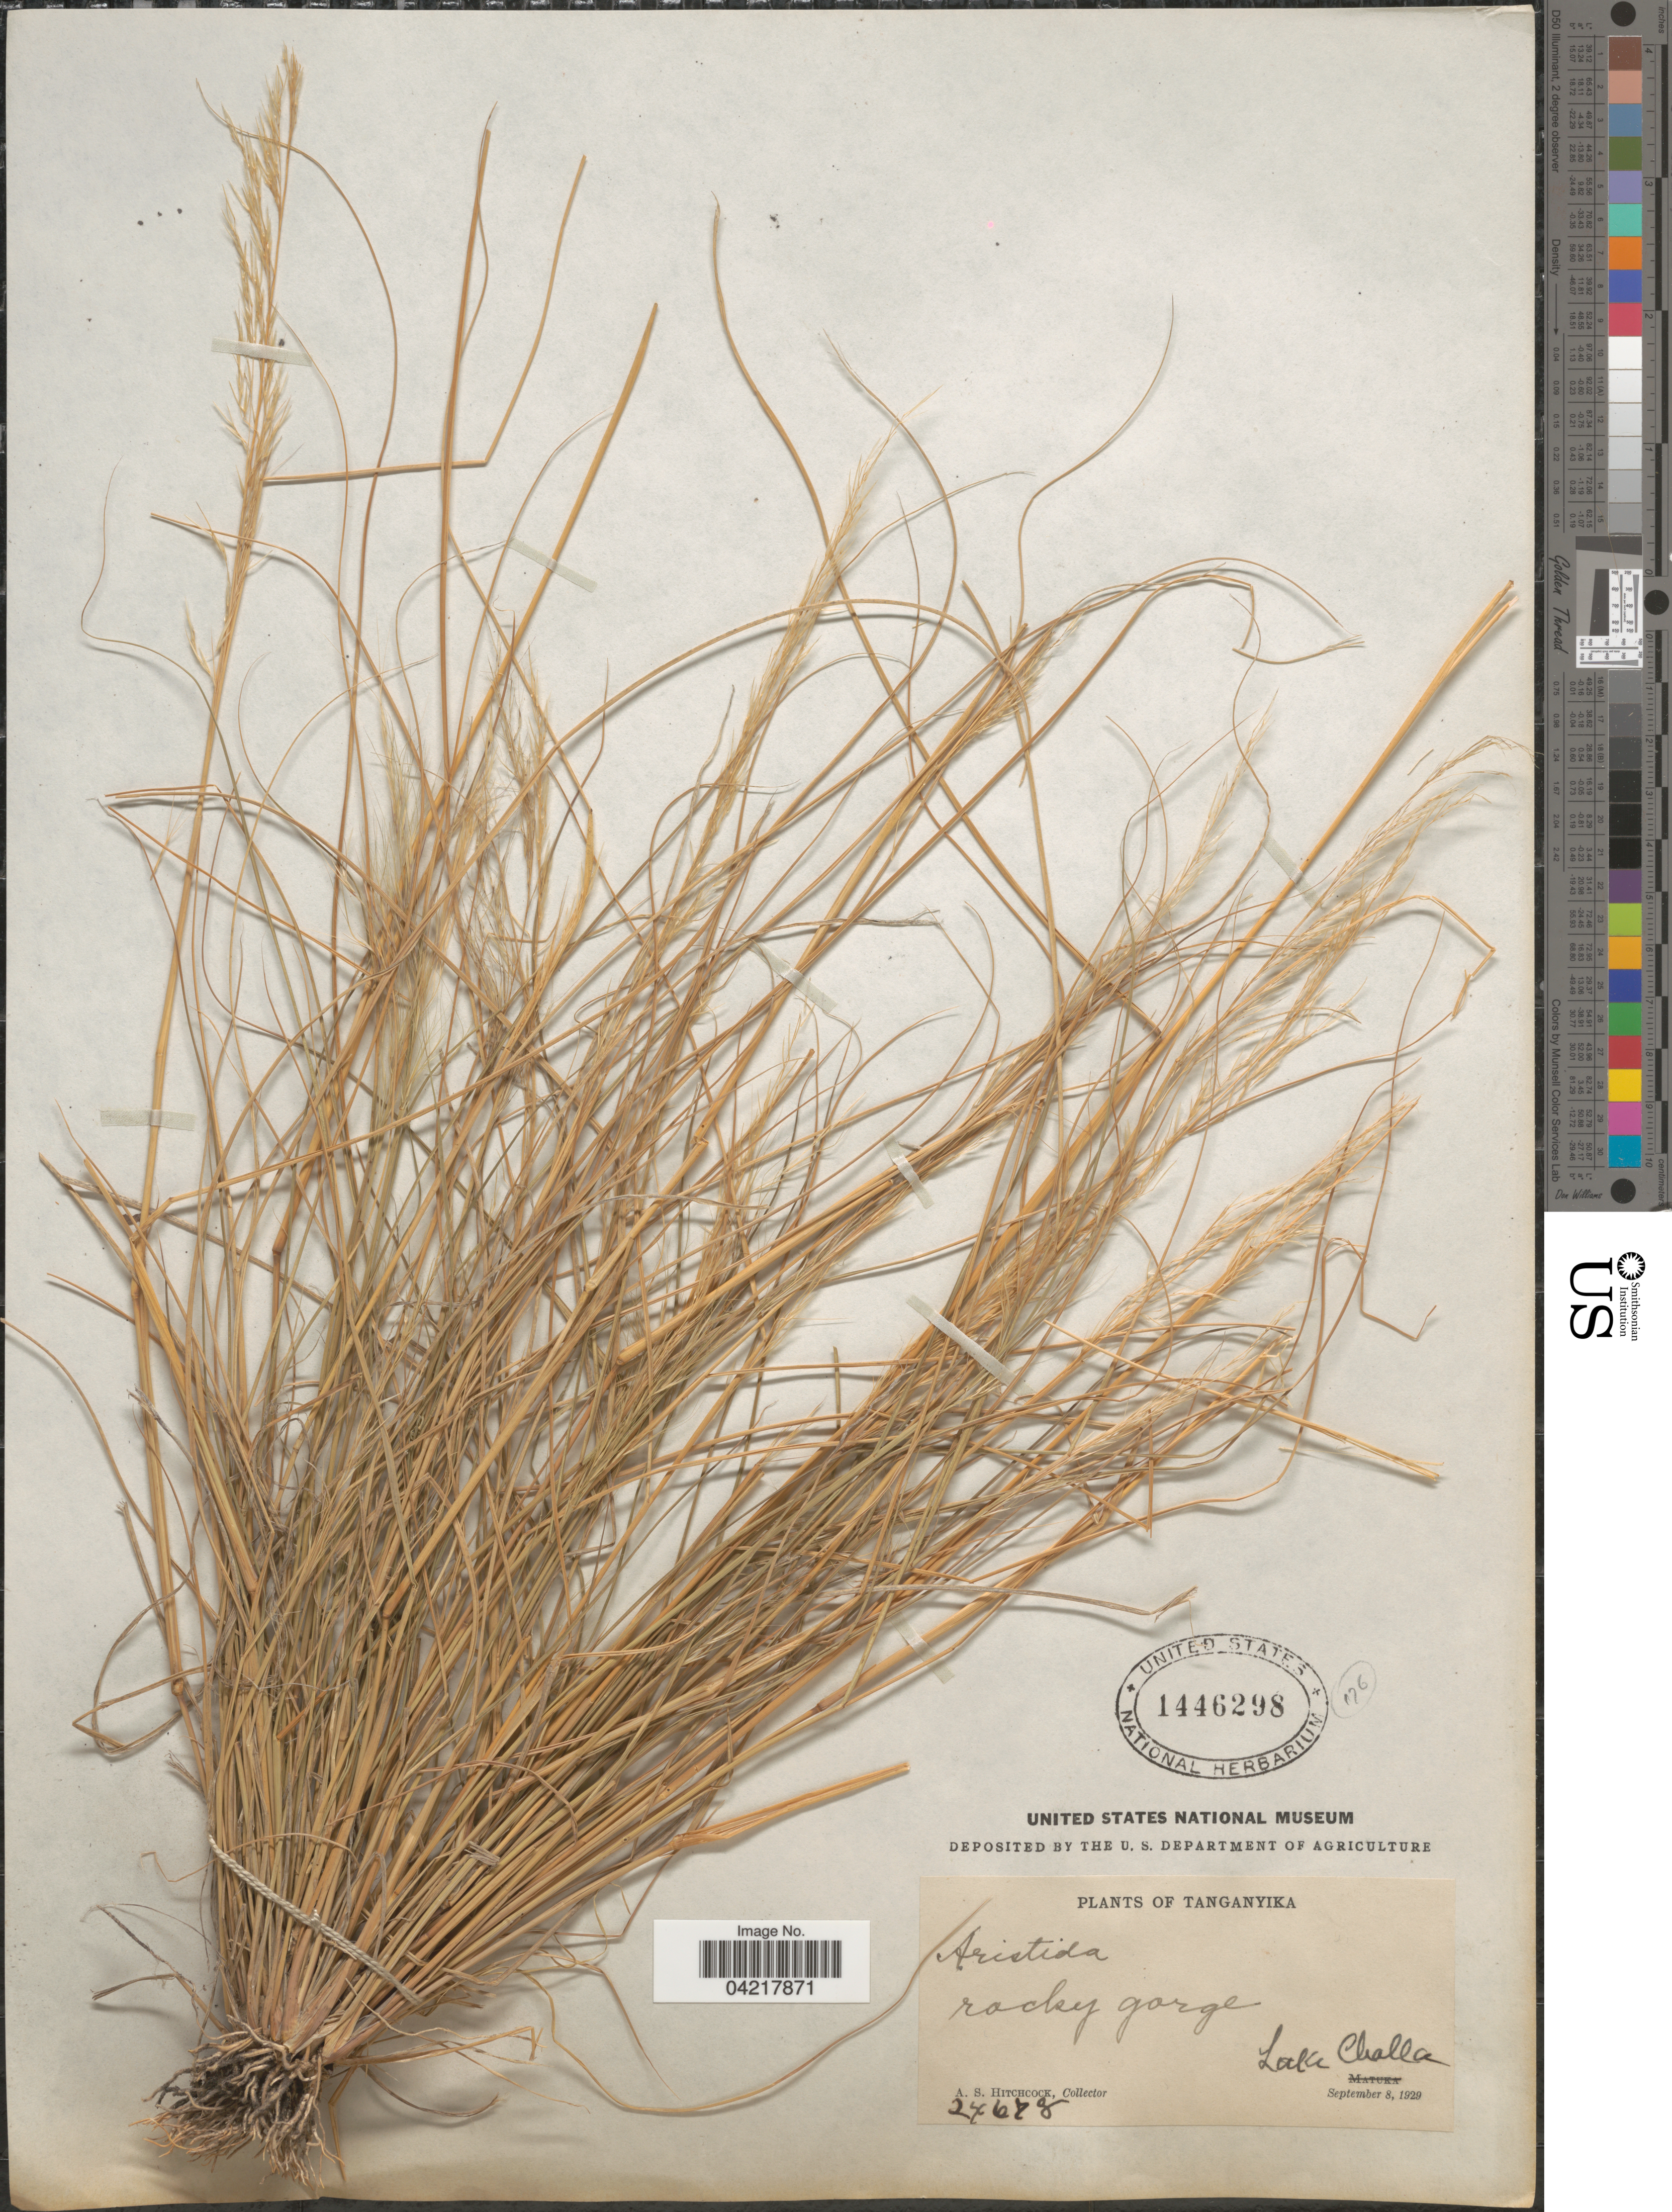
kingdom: Plantae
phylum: Tracheophyta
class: Liliopsida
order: Poales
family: Poaceae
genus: Aristida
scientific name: Aristida sp.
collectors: A. S. Hitchcock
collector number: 27678*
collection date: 1929-09-08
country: Tanzania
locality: Tanganyika. Lake Challa.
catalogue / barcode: US 1446298